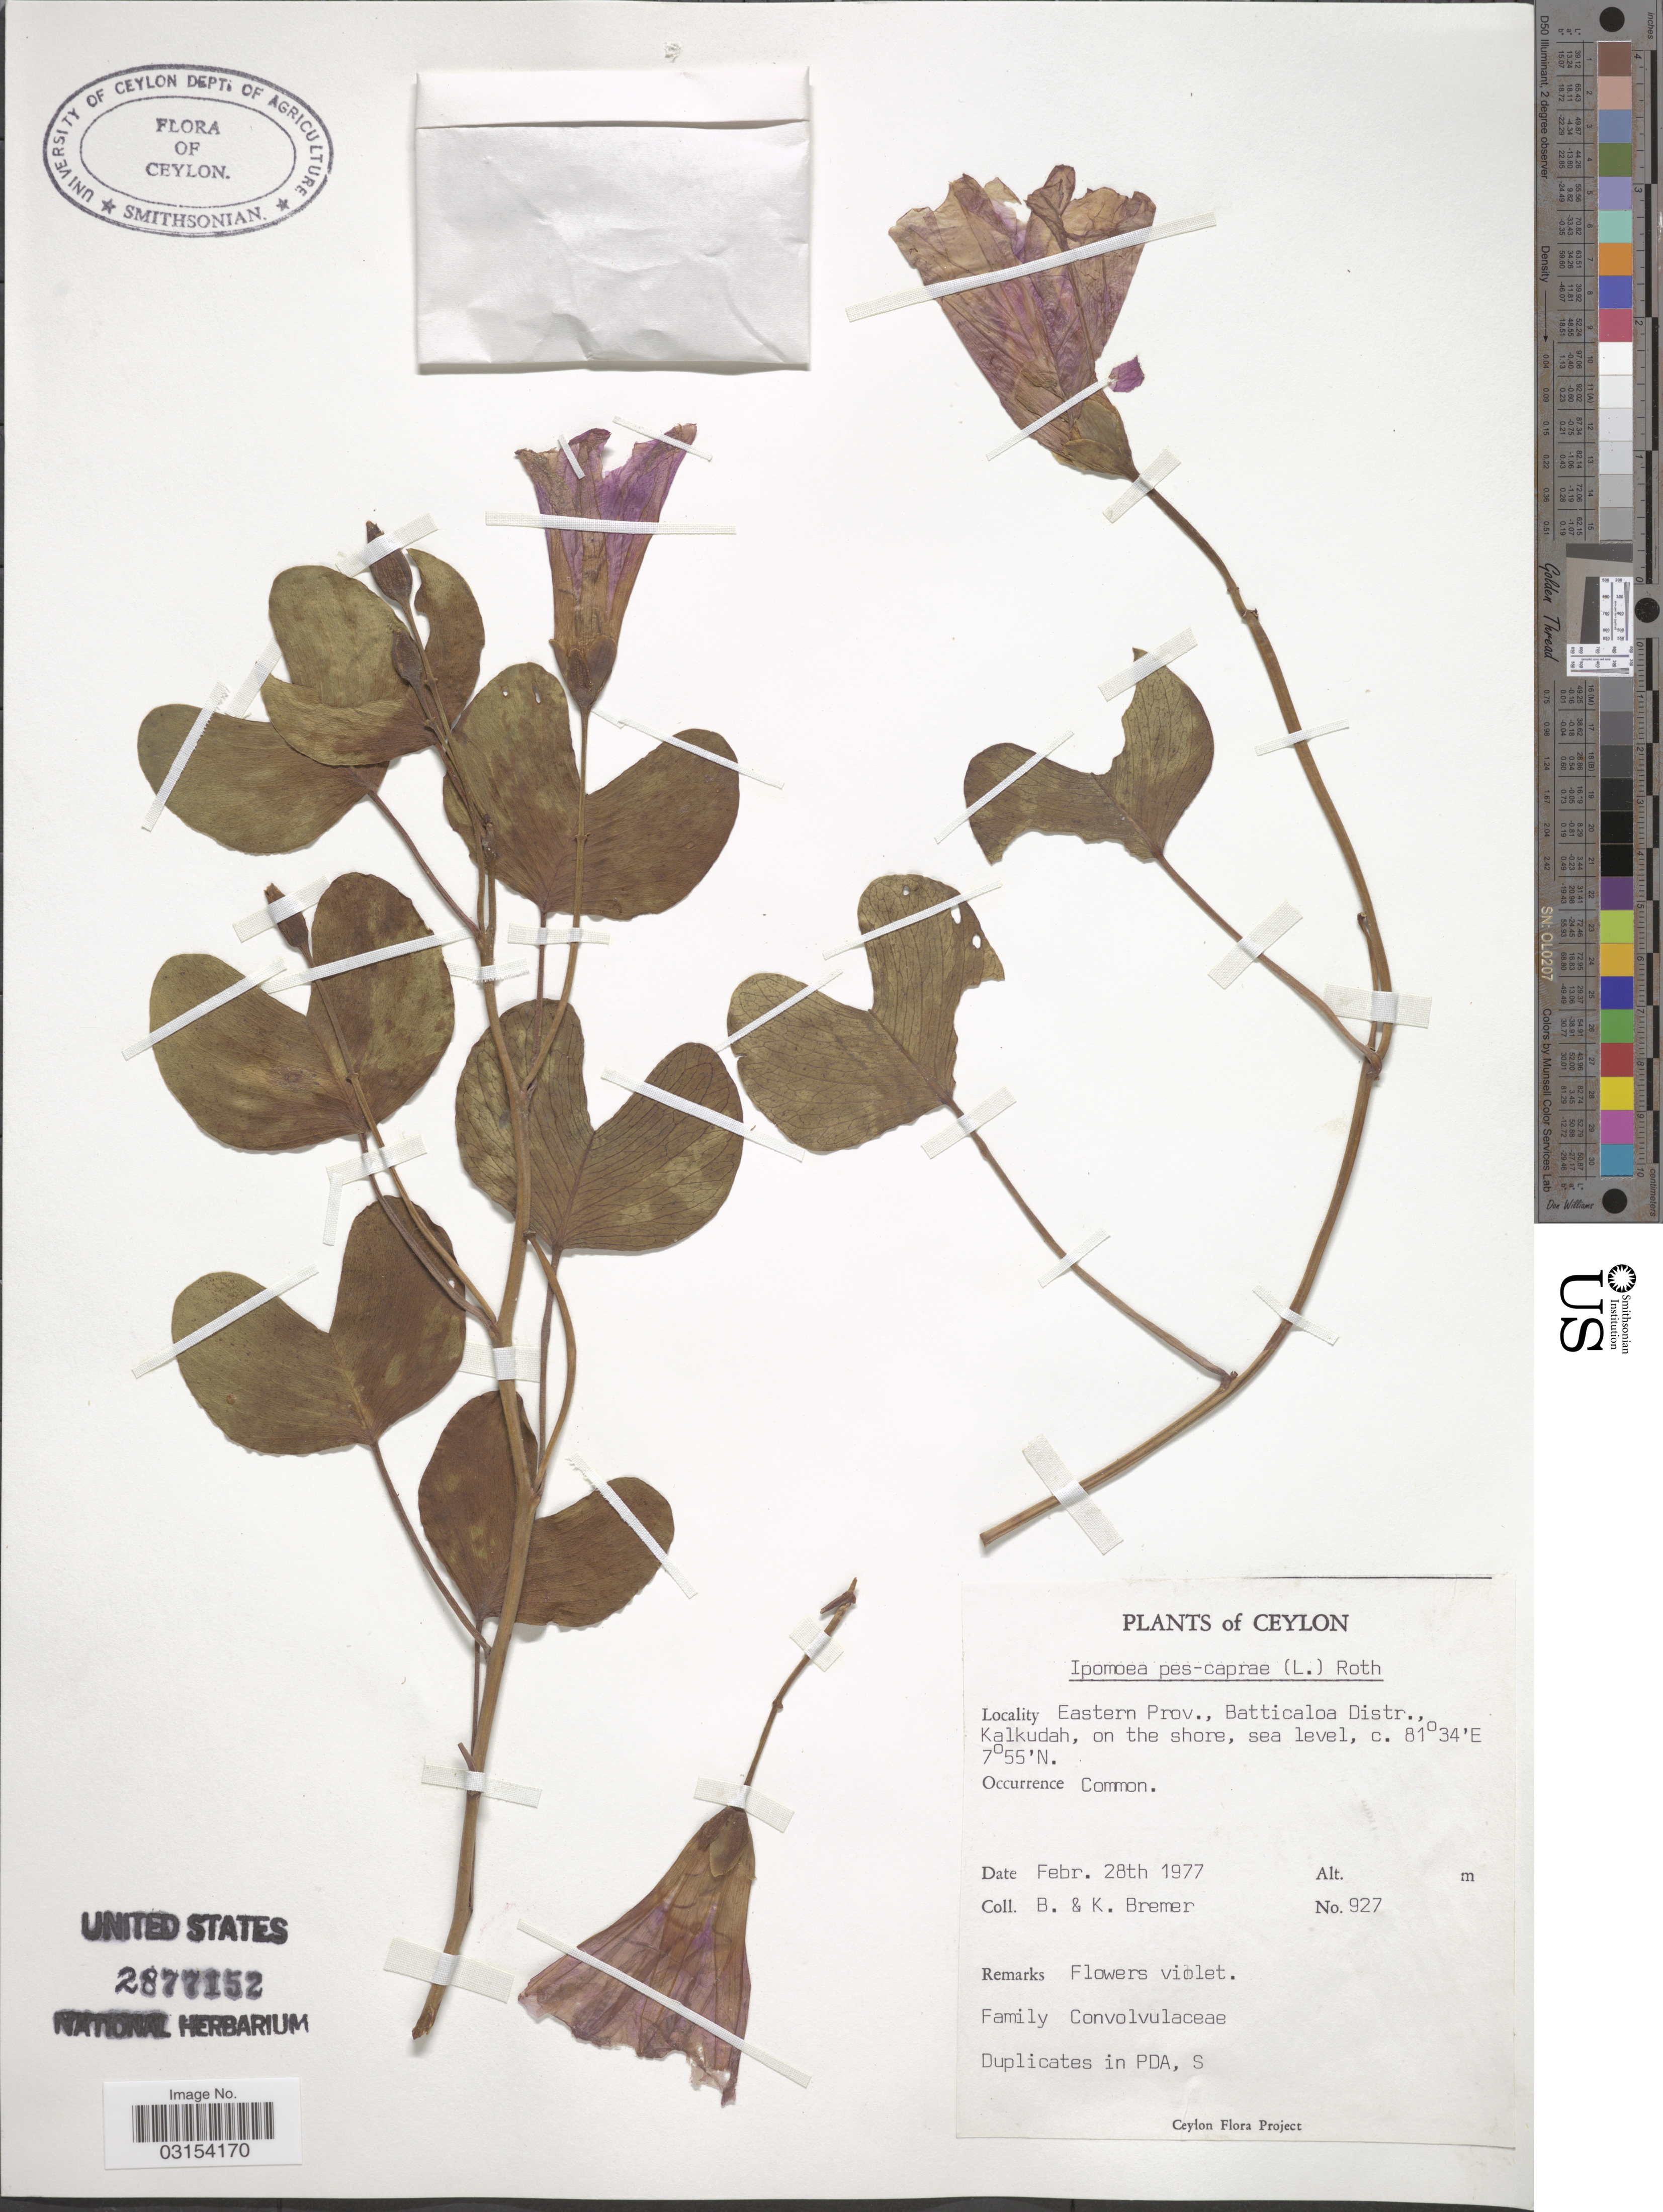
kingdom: Plantae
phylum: Tracheophyta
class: Magnoliopsida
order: Solanales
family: Convolvulaceae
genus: Ipomoea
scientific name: Ipomoea pes-caprae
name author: (L.) R. Br.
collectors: B. Bremer & K. Bremer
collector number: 927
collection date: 1977-02-28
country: Sri Lanka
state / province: Eastern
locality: Eastern Prov., Batticaloa Distr., Kalkudah, on the shore, Ceylon.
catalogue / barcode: US 2877152